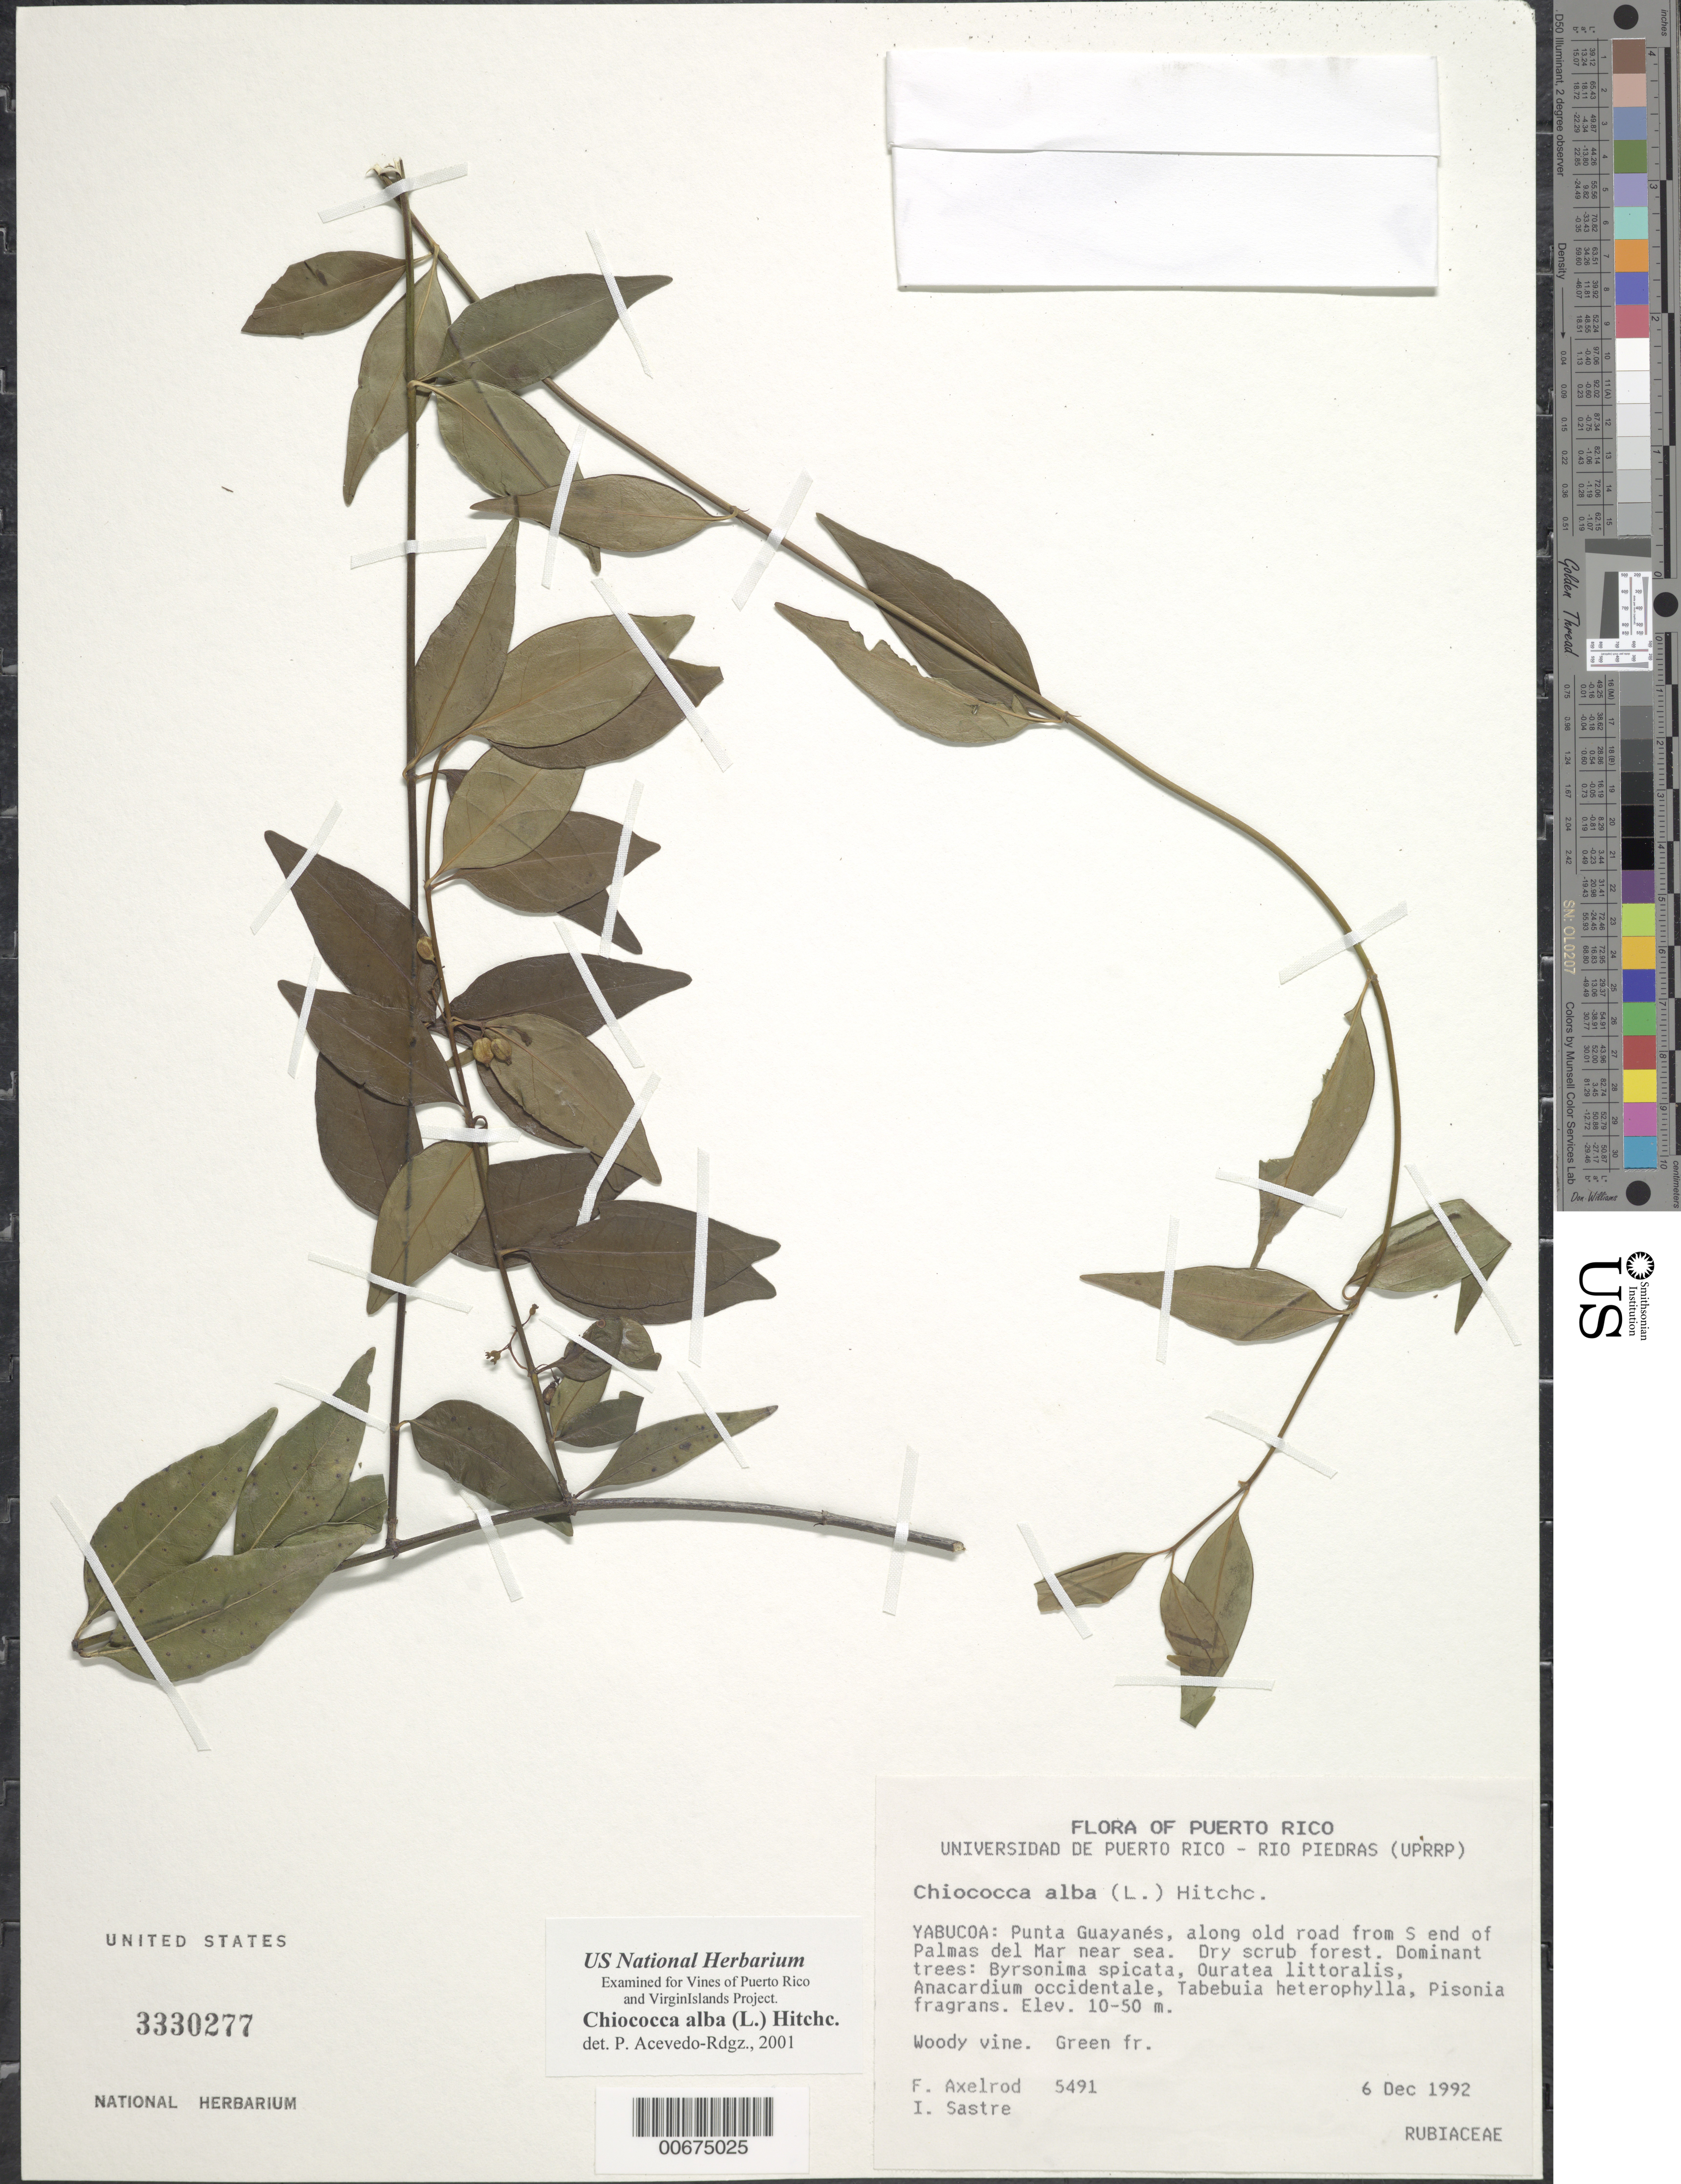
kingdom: Plantae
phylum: Tracheophyta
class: Magnoliopsida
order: Gentianales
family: Rubiaceae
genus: Chiococca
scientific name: Chiococca alba subsp. alba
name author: (L.) Hitchc.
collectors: F. Axelrod & I. Sastre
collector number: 5491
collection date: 1992-12-06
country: Puerto Rico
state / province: Yabucoa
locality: Punta Guayanes, along old road from S end of Palmas del Mar near sea.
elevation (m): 10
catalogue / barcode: US 3330277